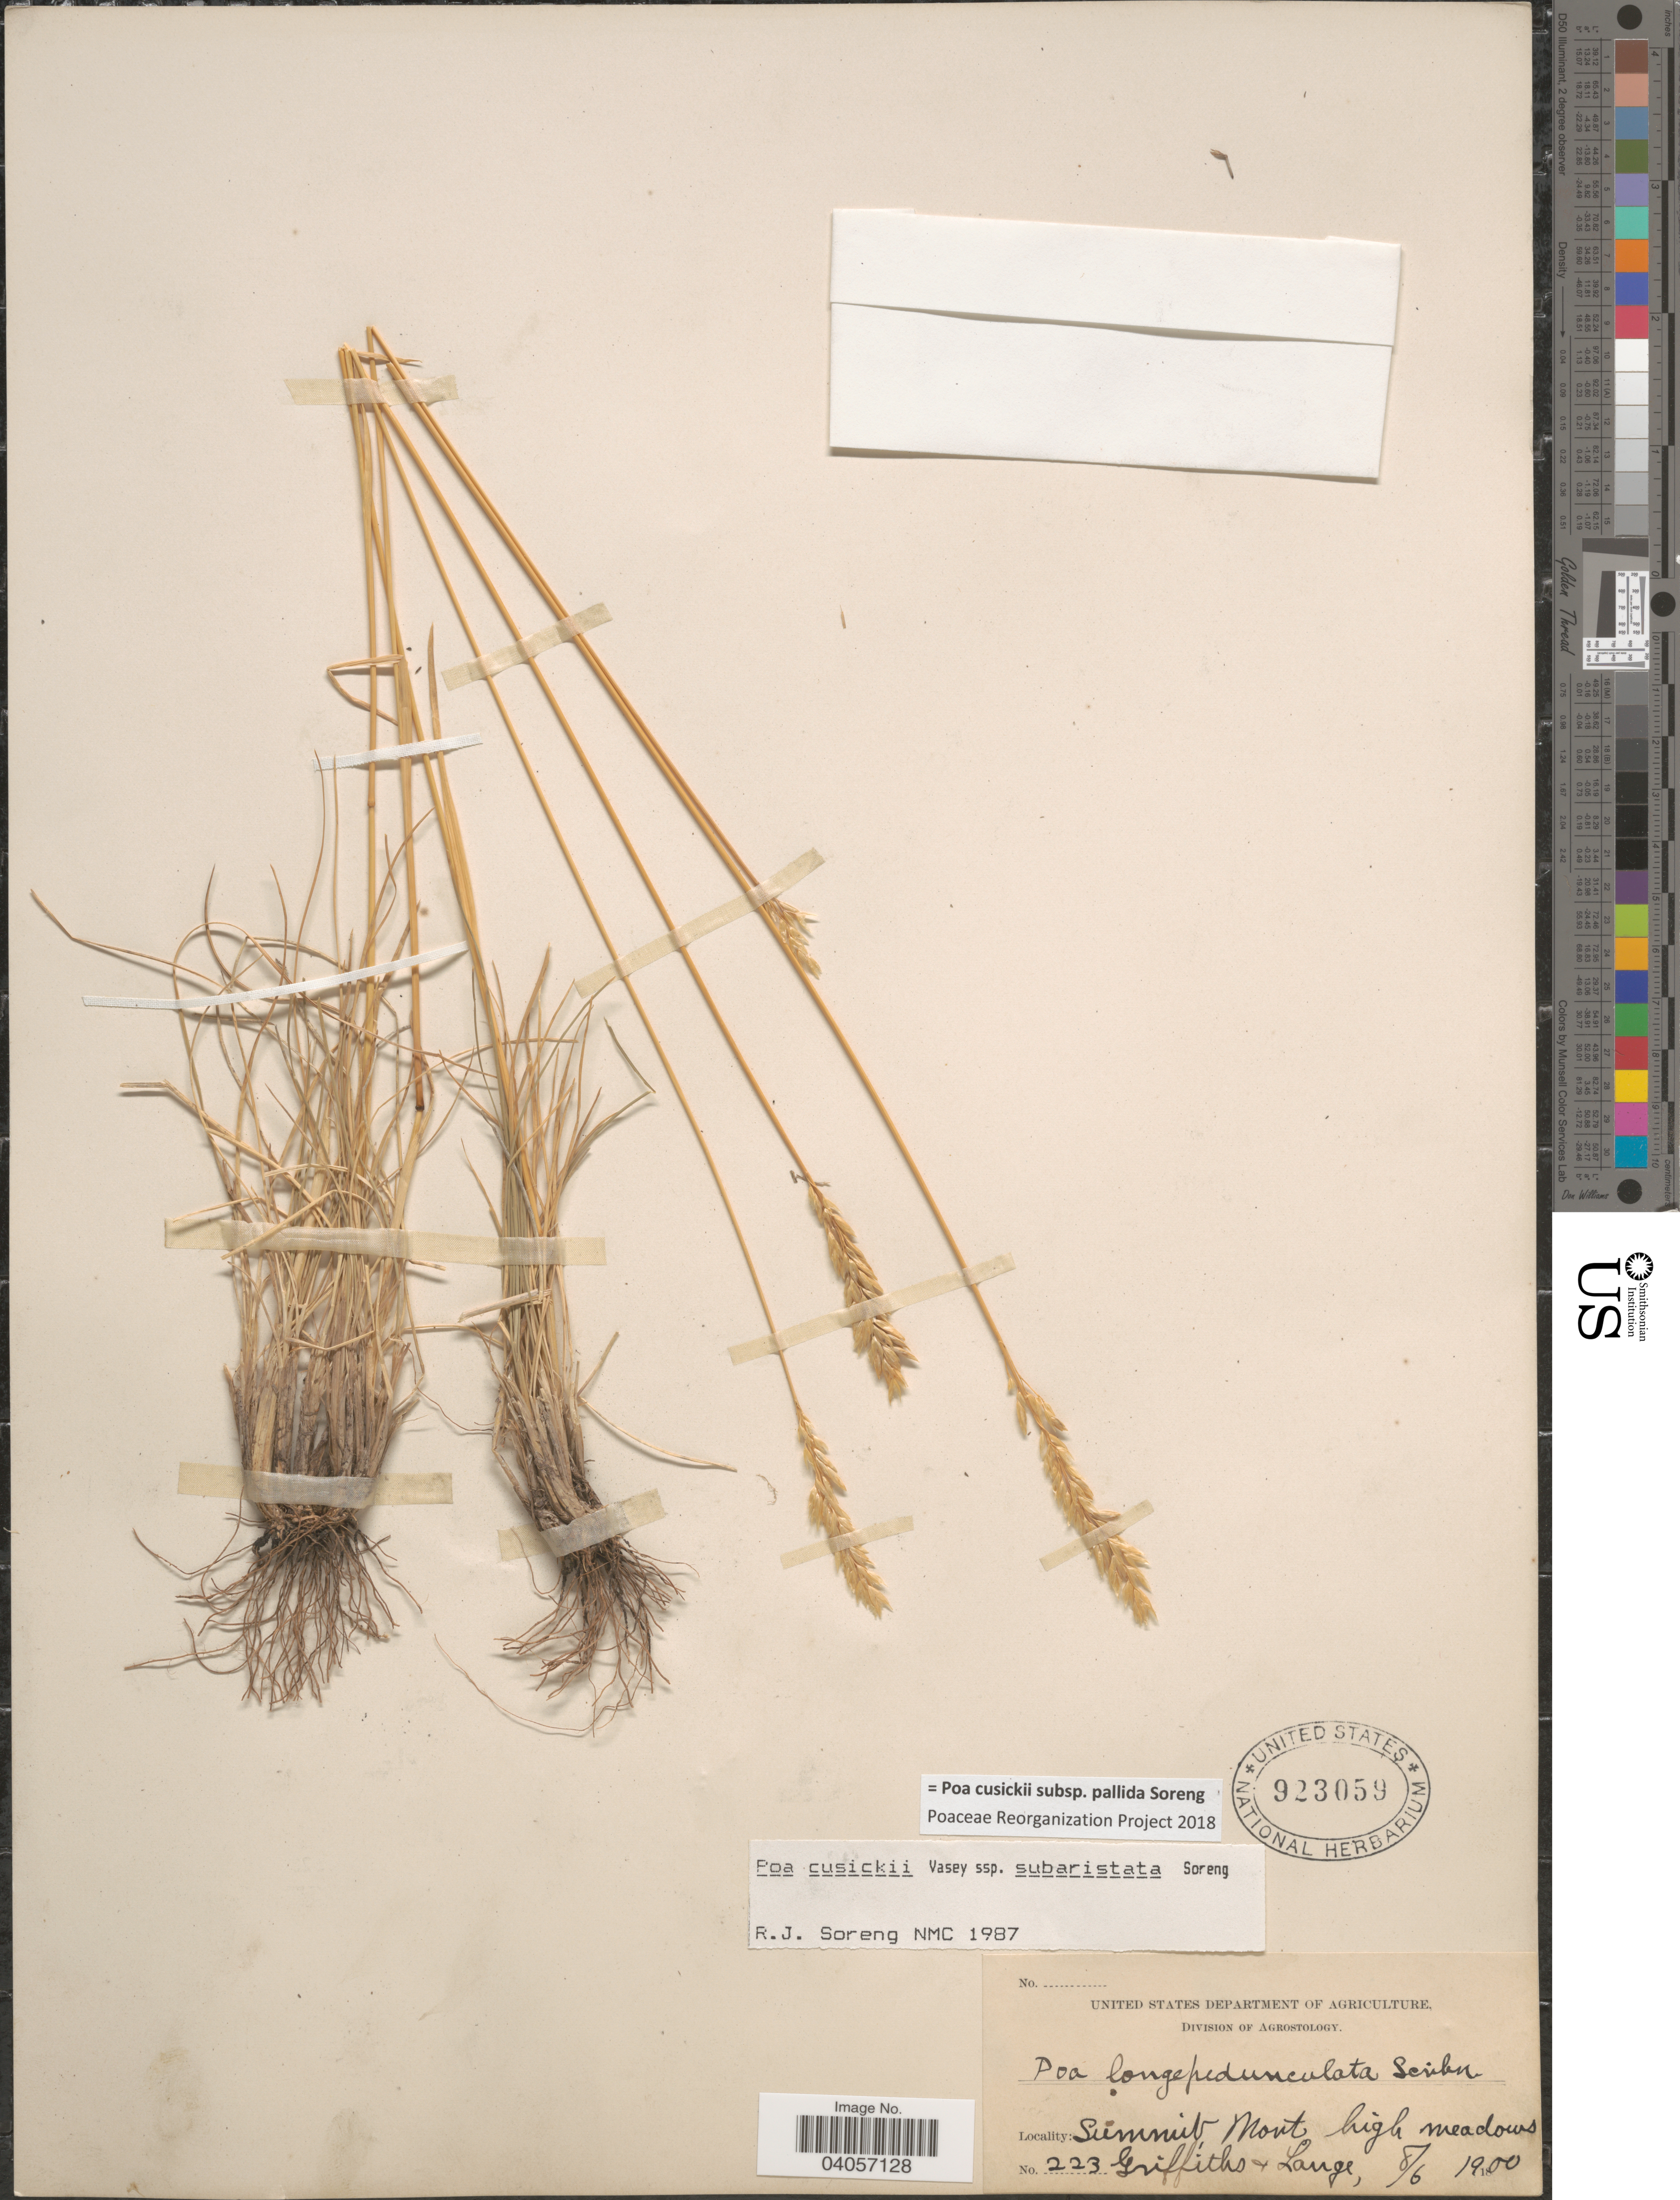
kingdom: Plantae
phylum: Tracheophyta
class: Liliopsida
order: Poales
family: Poaceae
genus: Poa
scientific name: Poa cusickii subsp. pallida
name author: Soreng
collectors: -- Griffiths & -- Lange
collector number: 223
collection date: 1900-08-06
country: United States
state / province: Montana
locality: Summit.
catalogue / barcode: US 923059